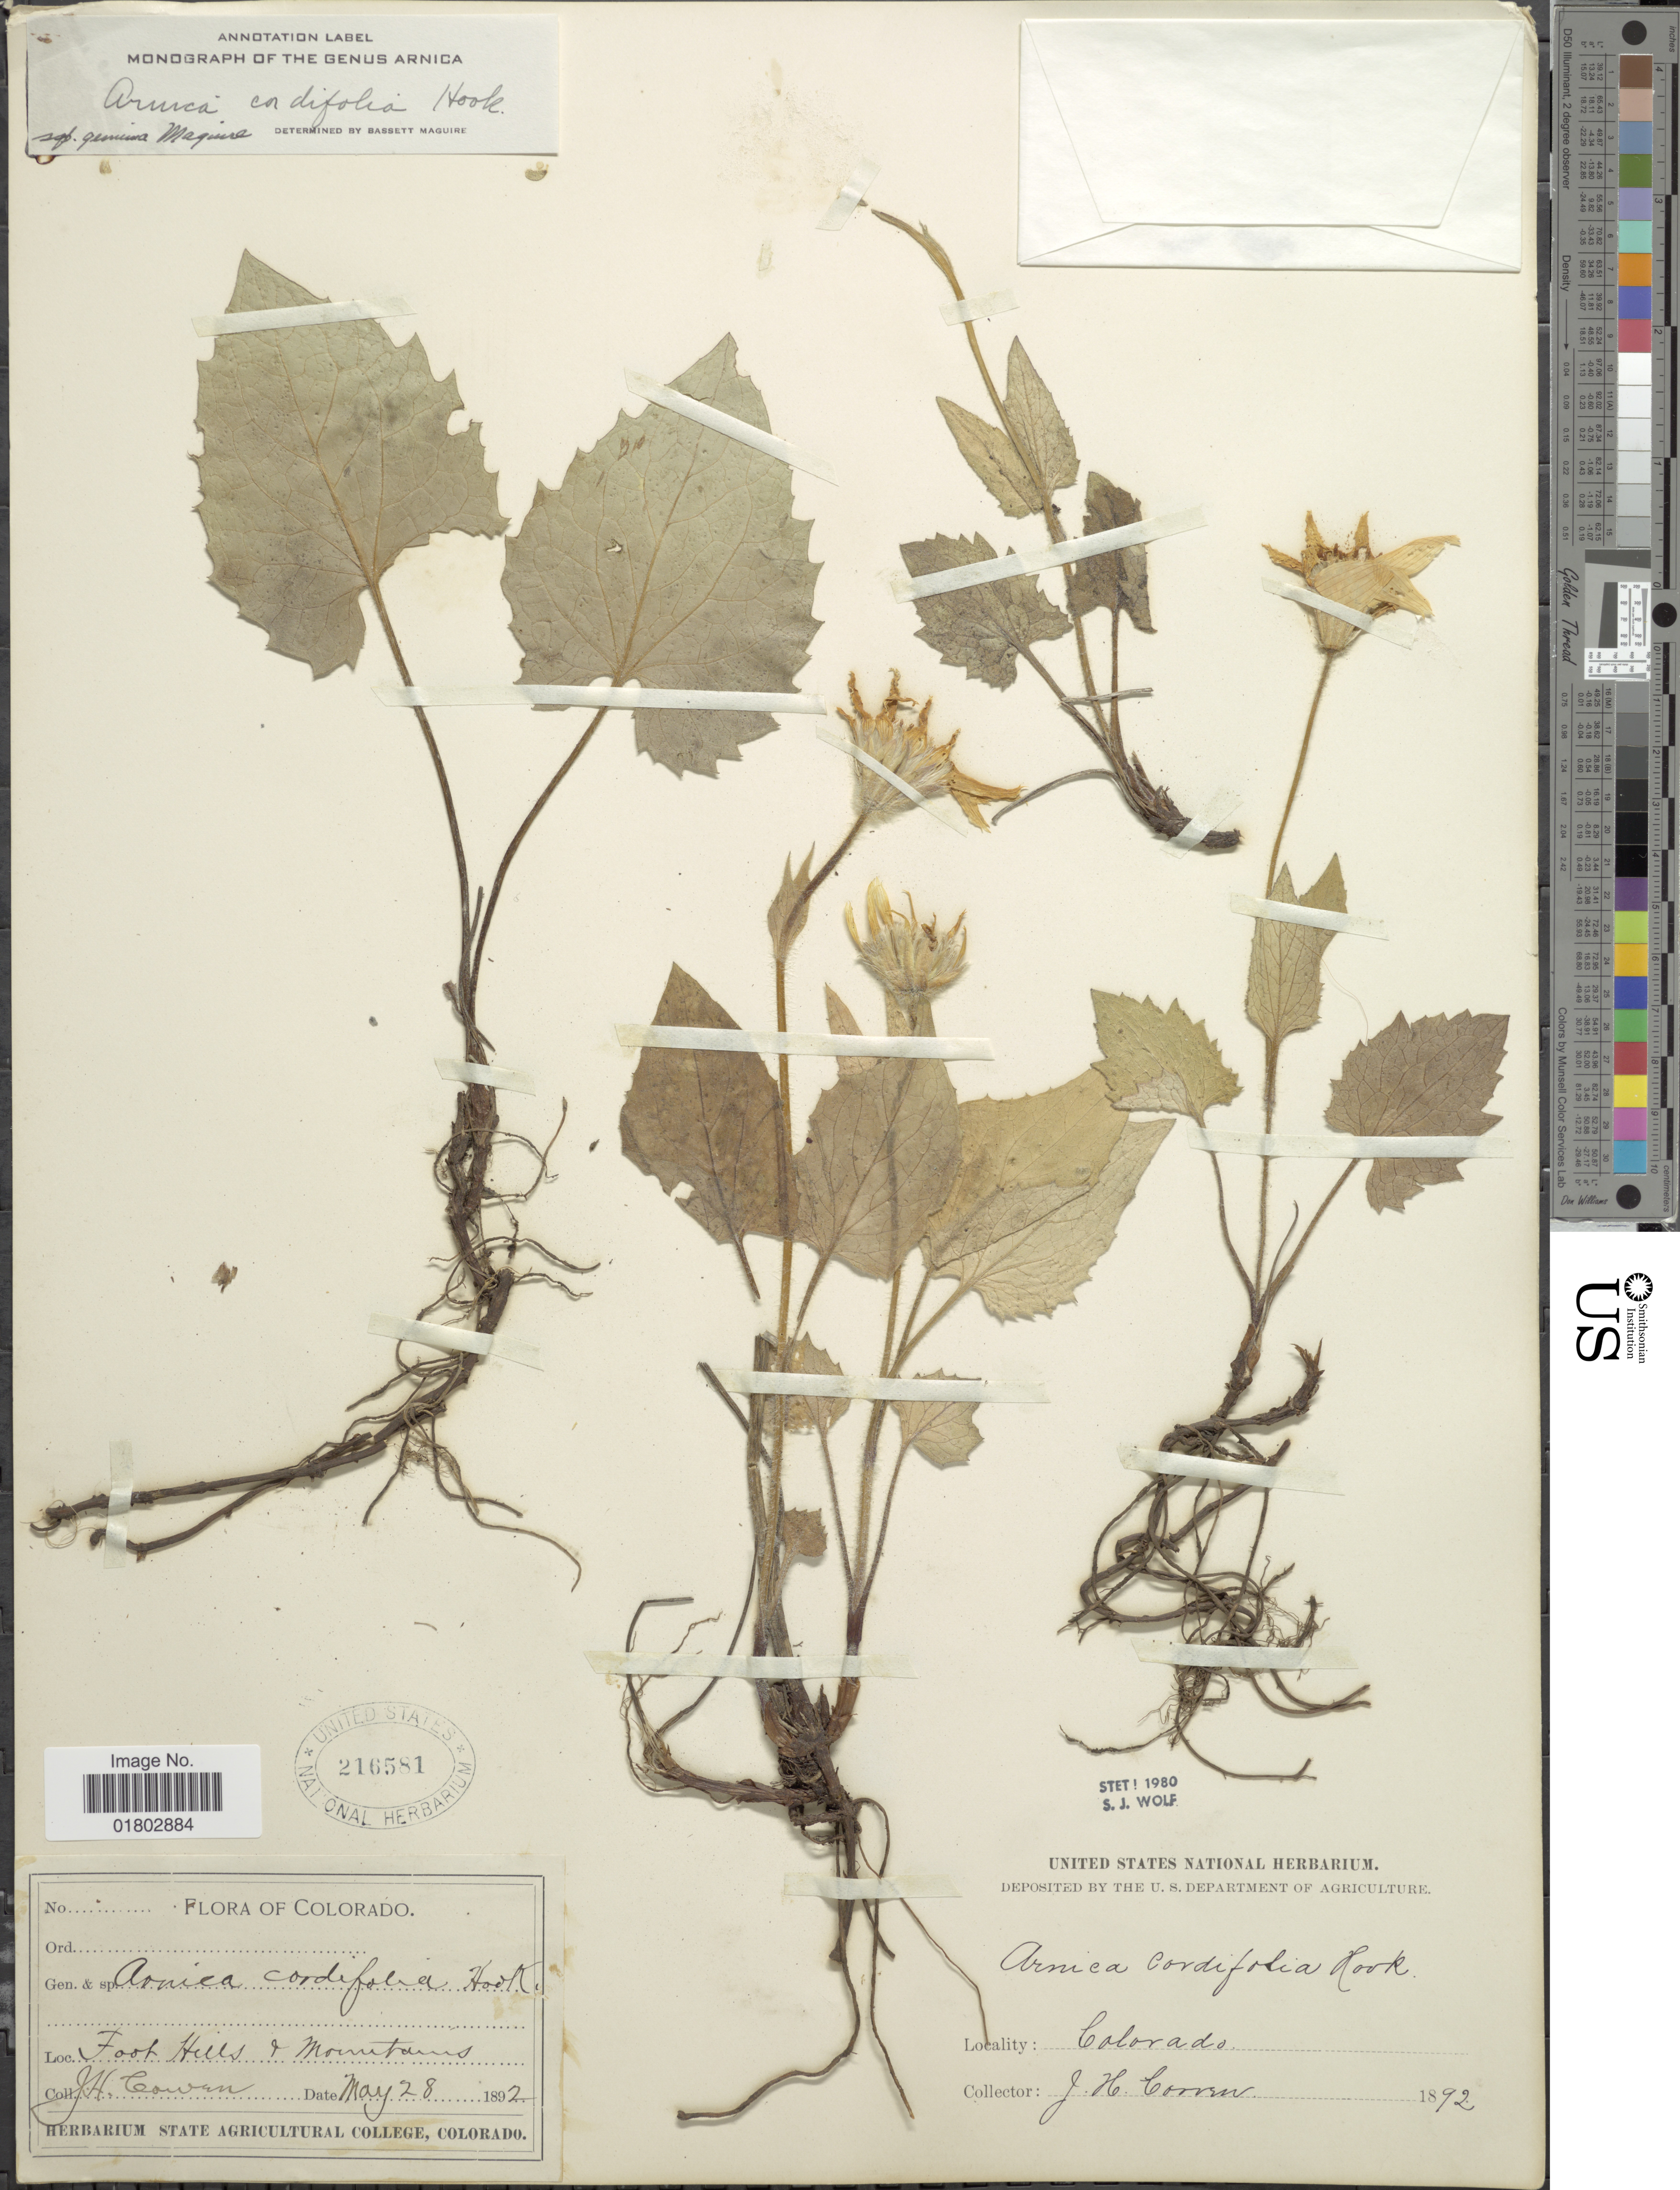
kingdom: Plantae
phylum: Tracheophyta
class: Magnoliopsida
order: Asterales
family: Asteraceae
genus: Arnica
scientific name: Arnica cordifolia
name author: Hook.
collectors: J. H. Cowan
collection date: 1892-05-28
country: United States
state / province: Colorado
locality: Foothills + mountains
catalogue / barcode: US 216581